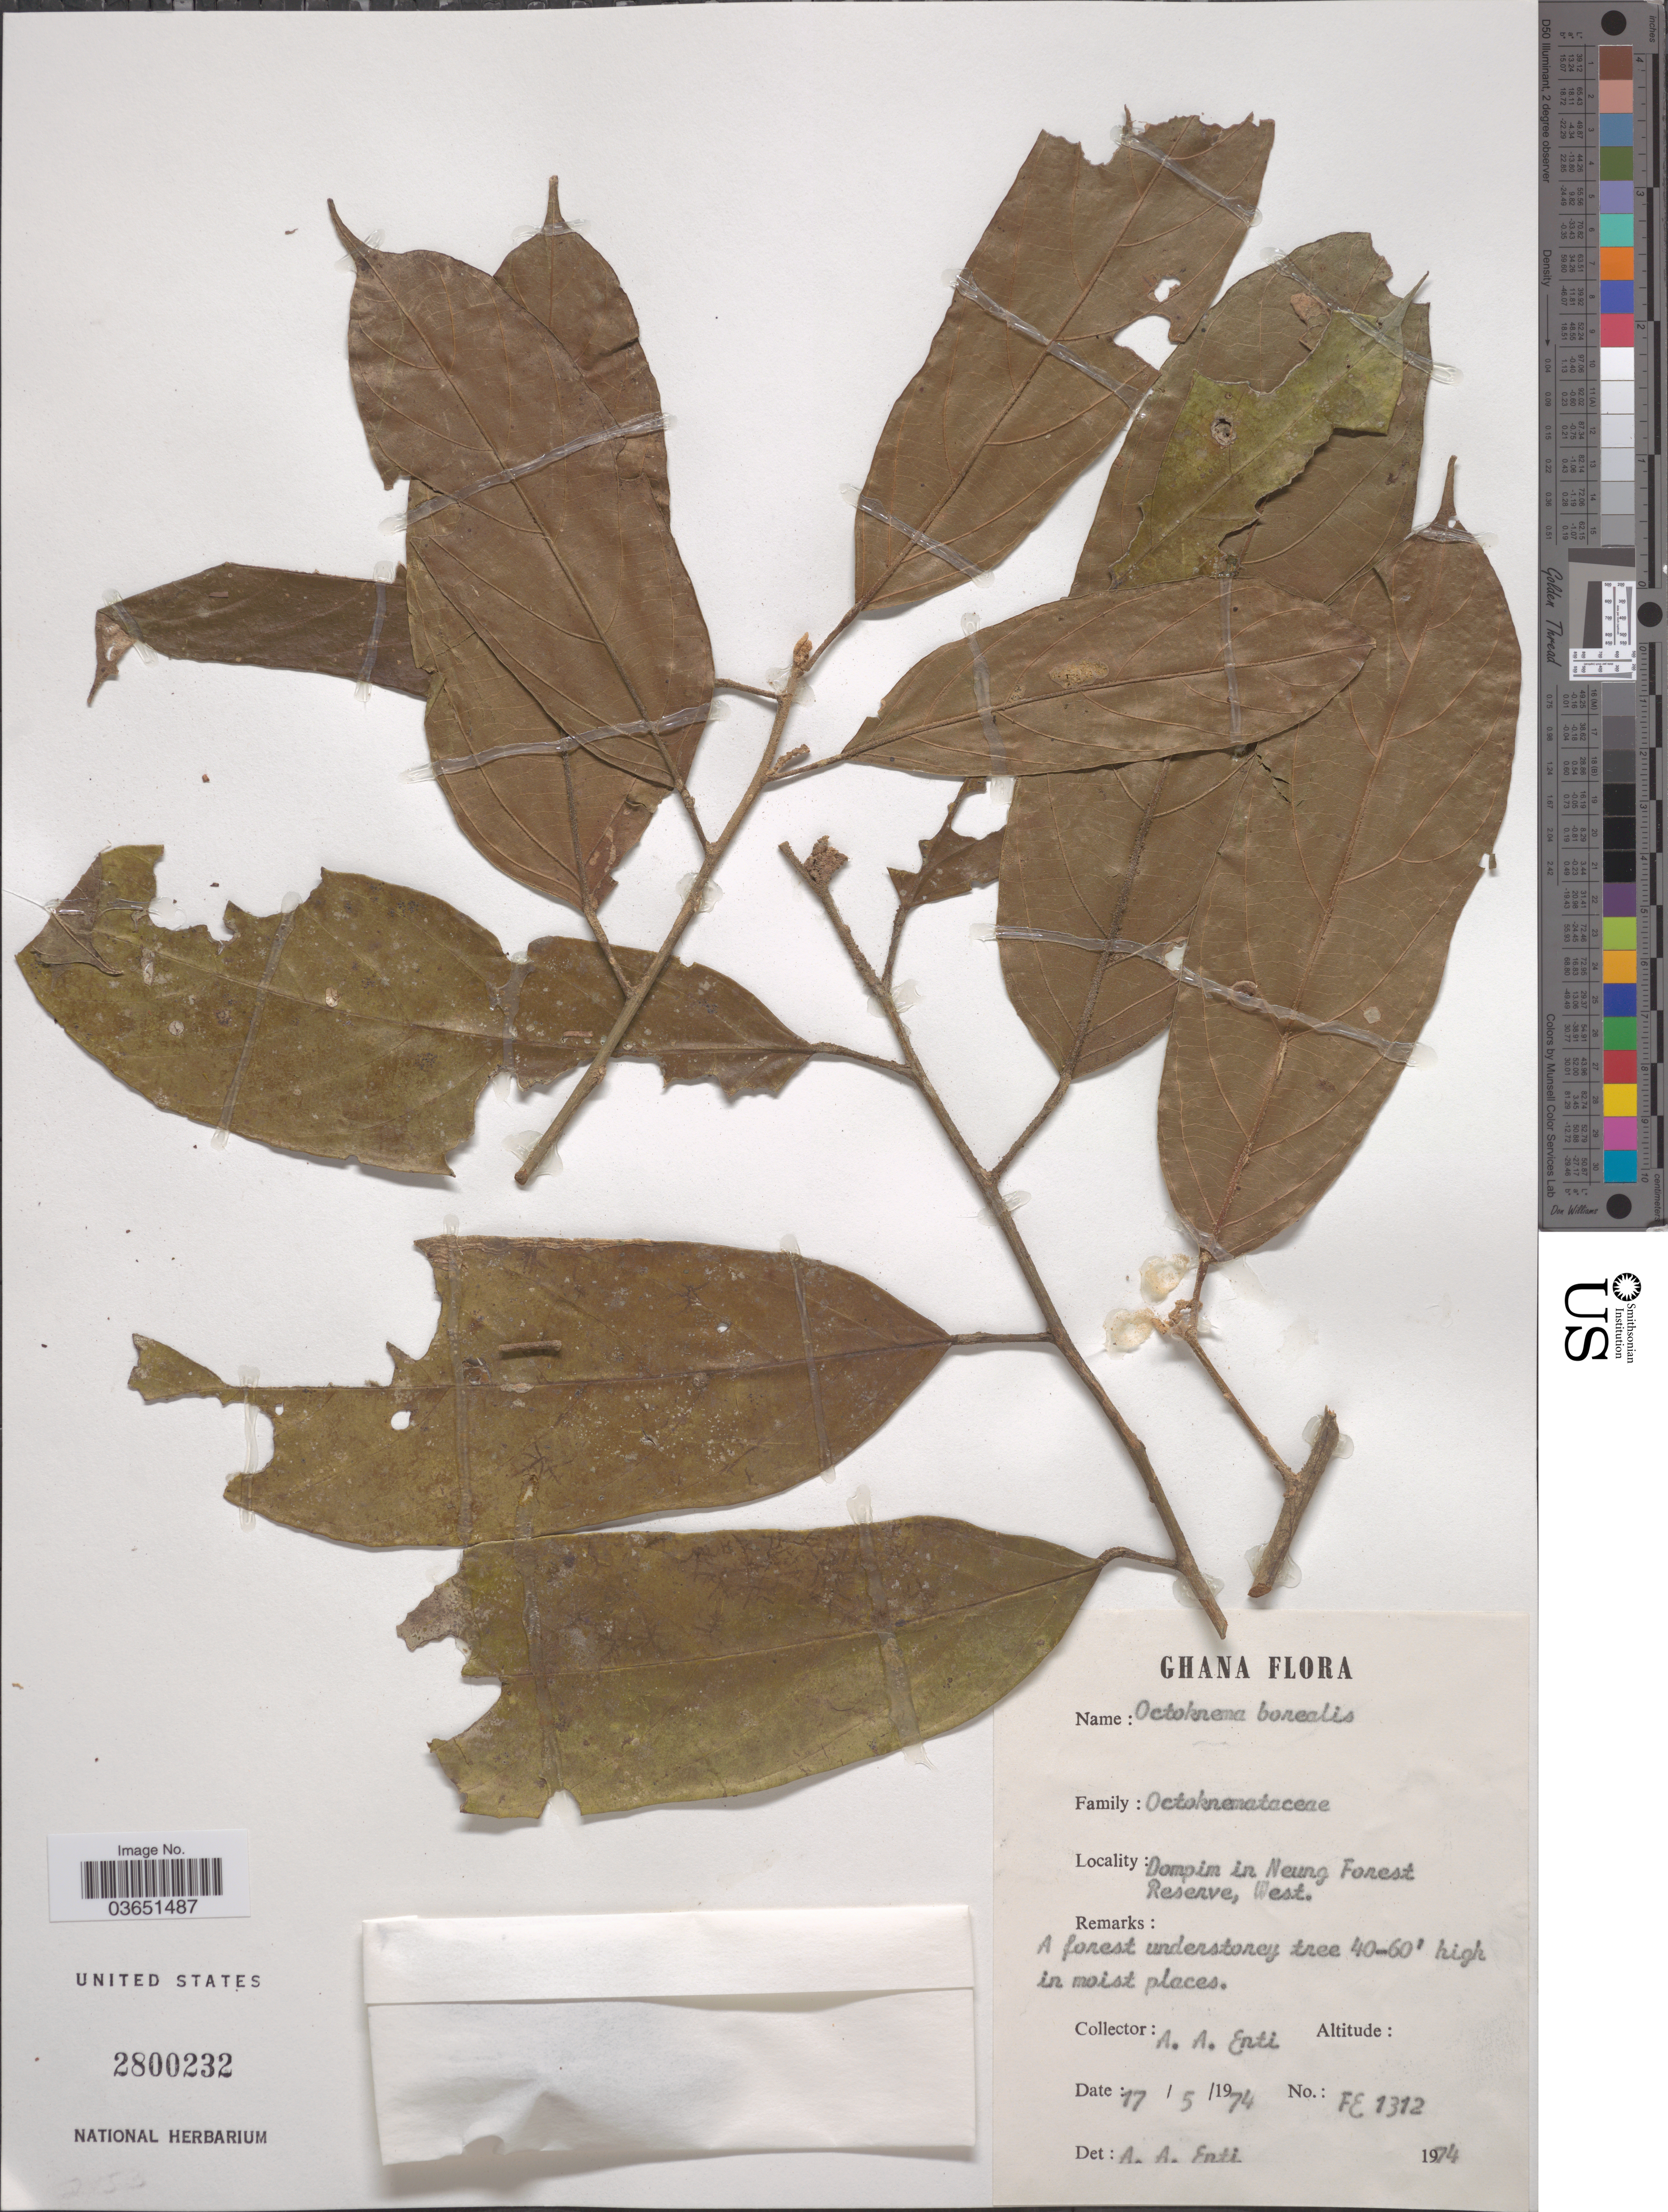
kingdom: Plantae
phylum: Tracheophyta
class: Magnoliopsida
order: Santalales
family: Octoknemaceae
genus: Octoknema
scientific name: Octoknema borealis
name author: Hutch. & Dalziel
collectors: A. Enti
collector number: FE1312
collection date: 1974-05-17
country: Ghana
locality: Dompin in Neung Forest Reserve, West.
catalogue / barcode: US 2800232